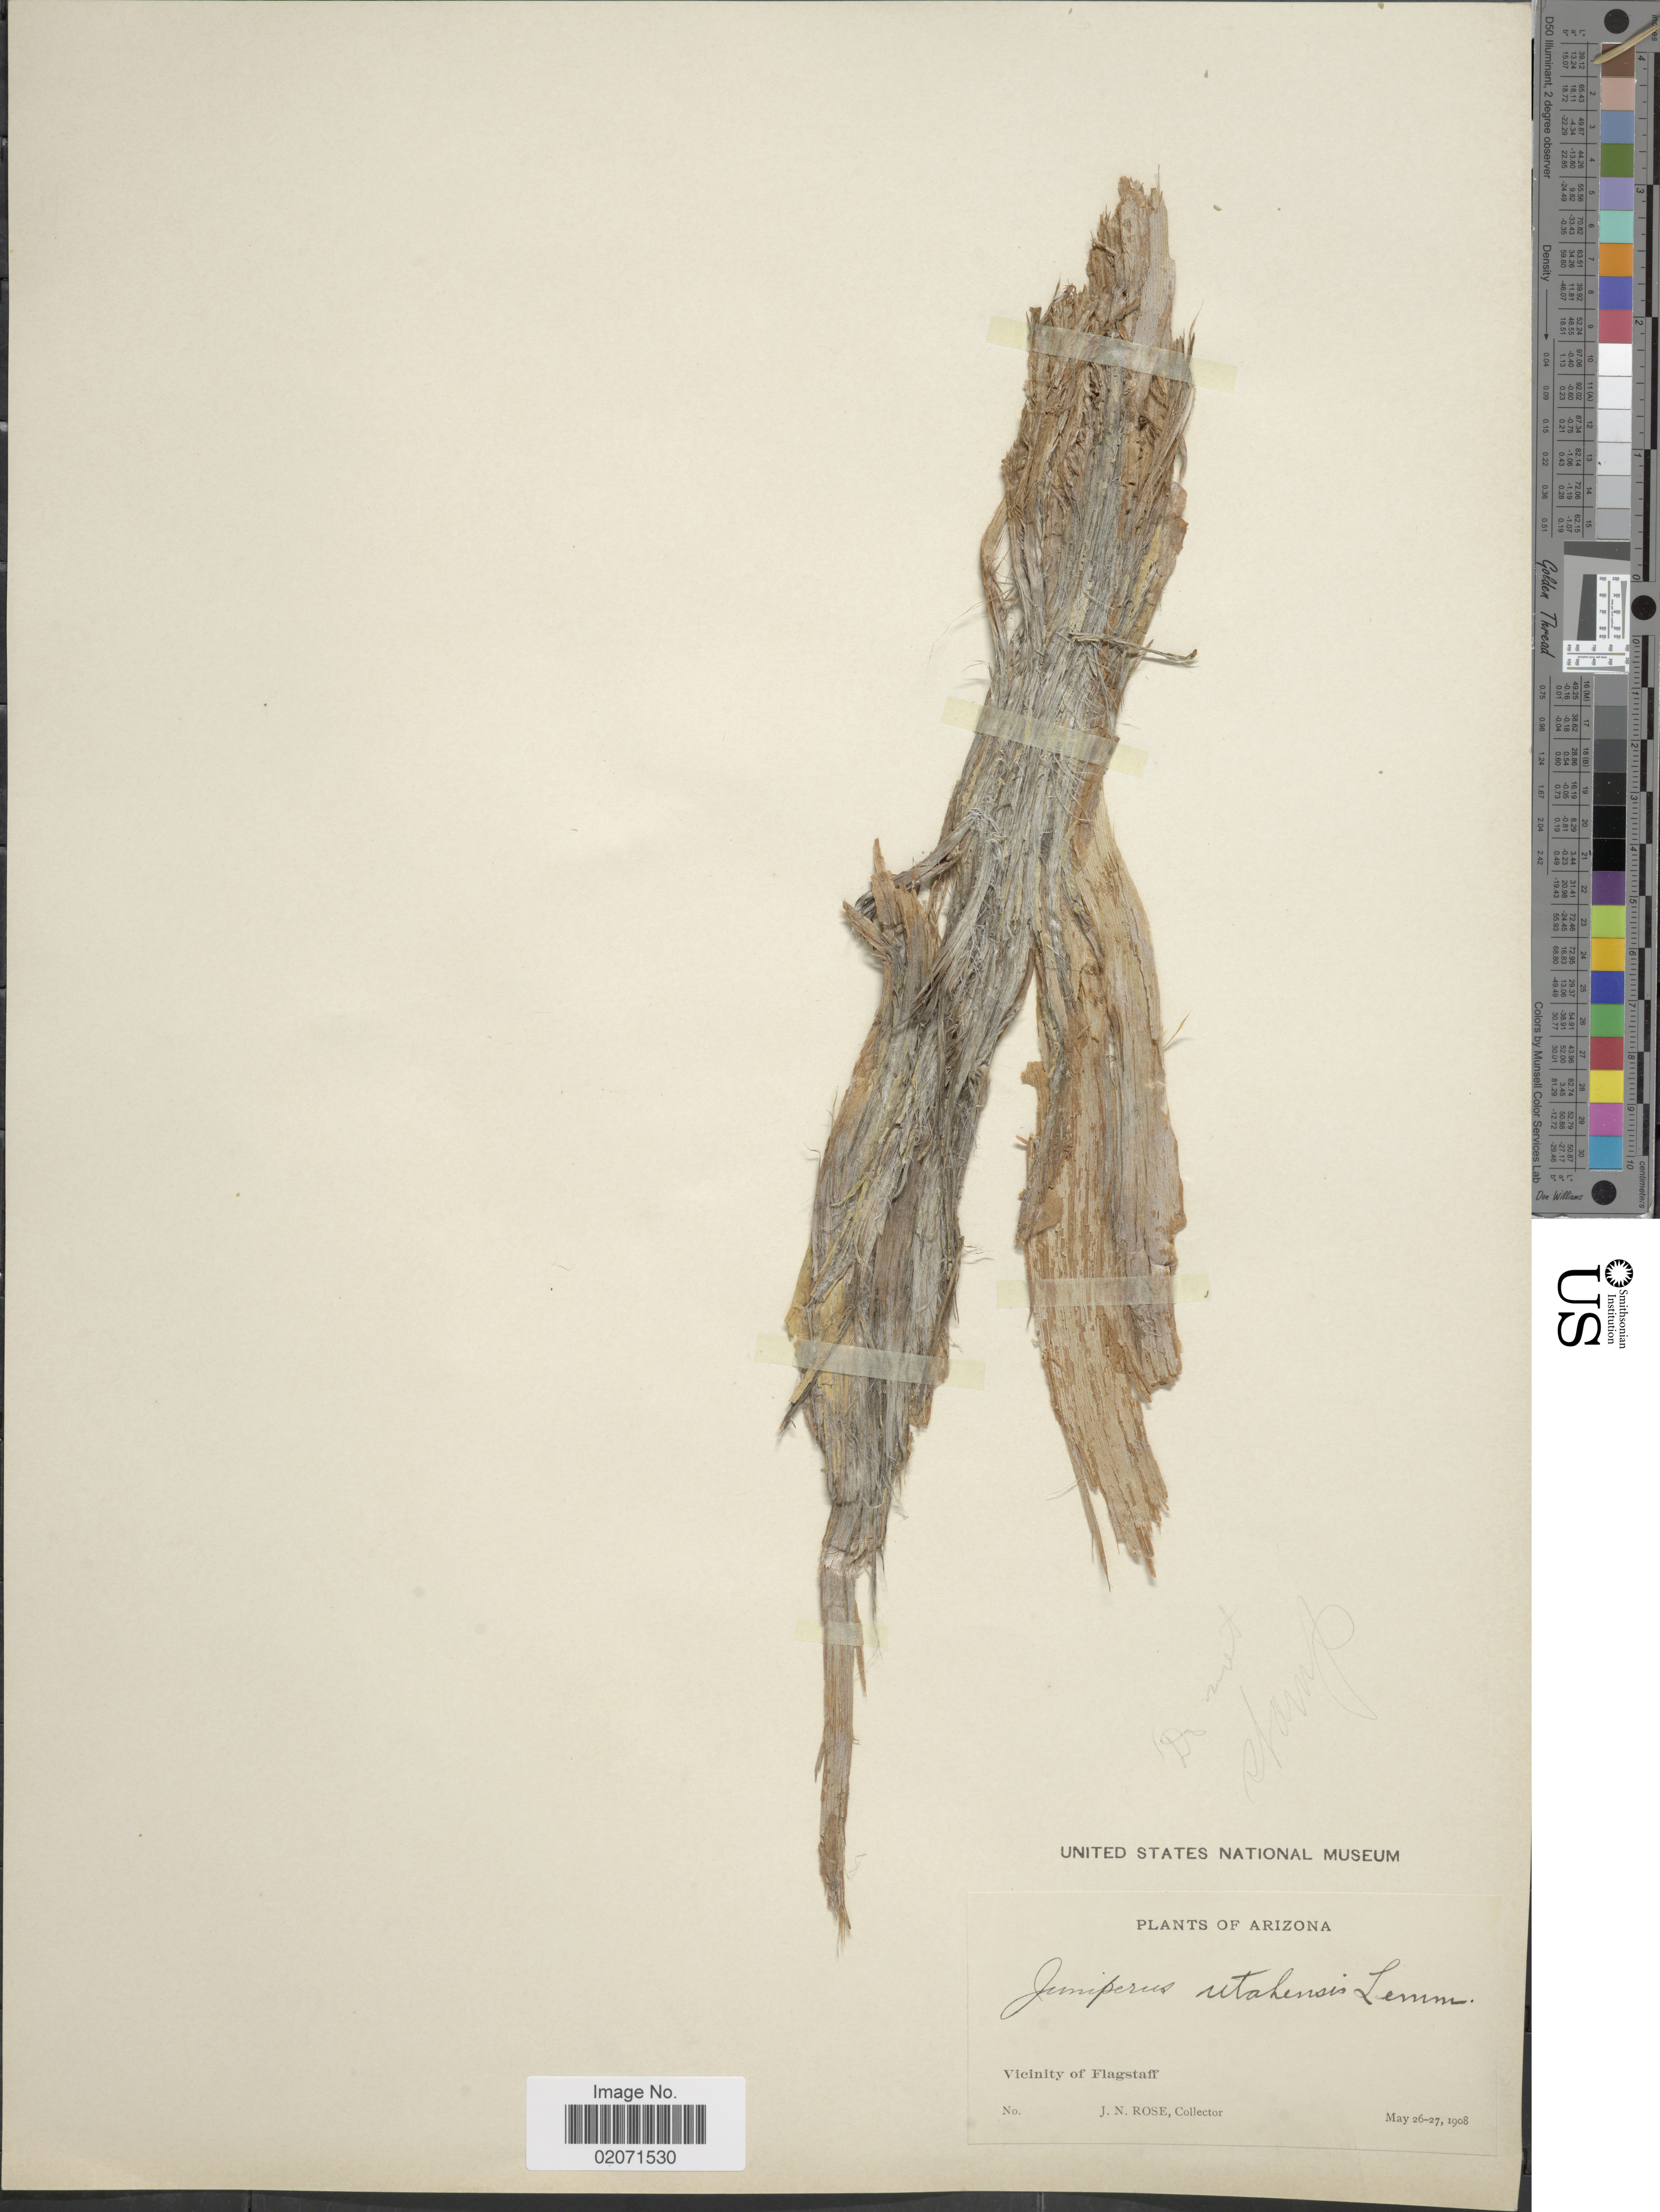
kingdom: Plantae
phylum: Tracheophyta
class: Pinopsida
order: Pinales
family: Cupressaceae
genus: Juniperus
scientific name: Juniperus osteosperma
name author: (Torr.) Little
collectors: J. N. Rose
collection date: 1908-05-26/1908-05-27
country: United States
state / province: Arizona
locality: Vicinity of Flagstaff